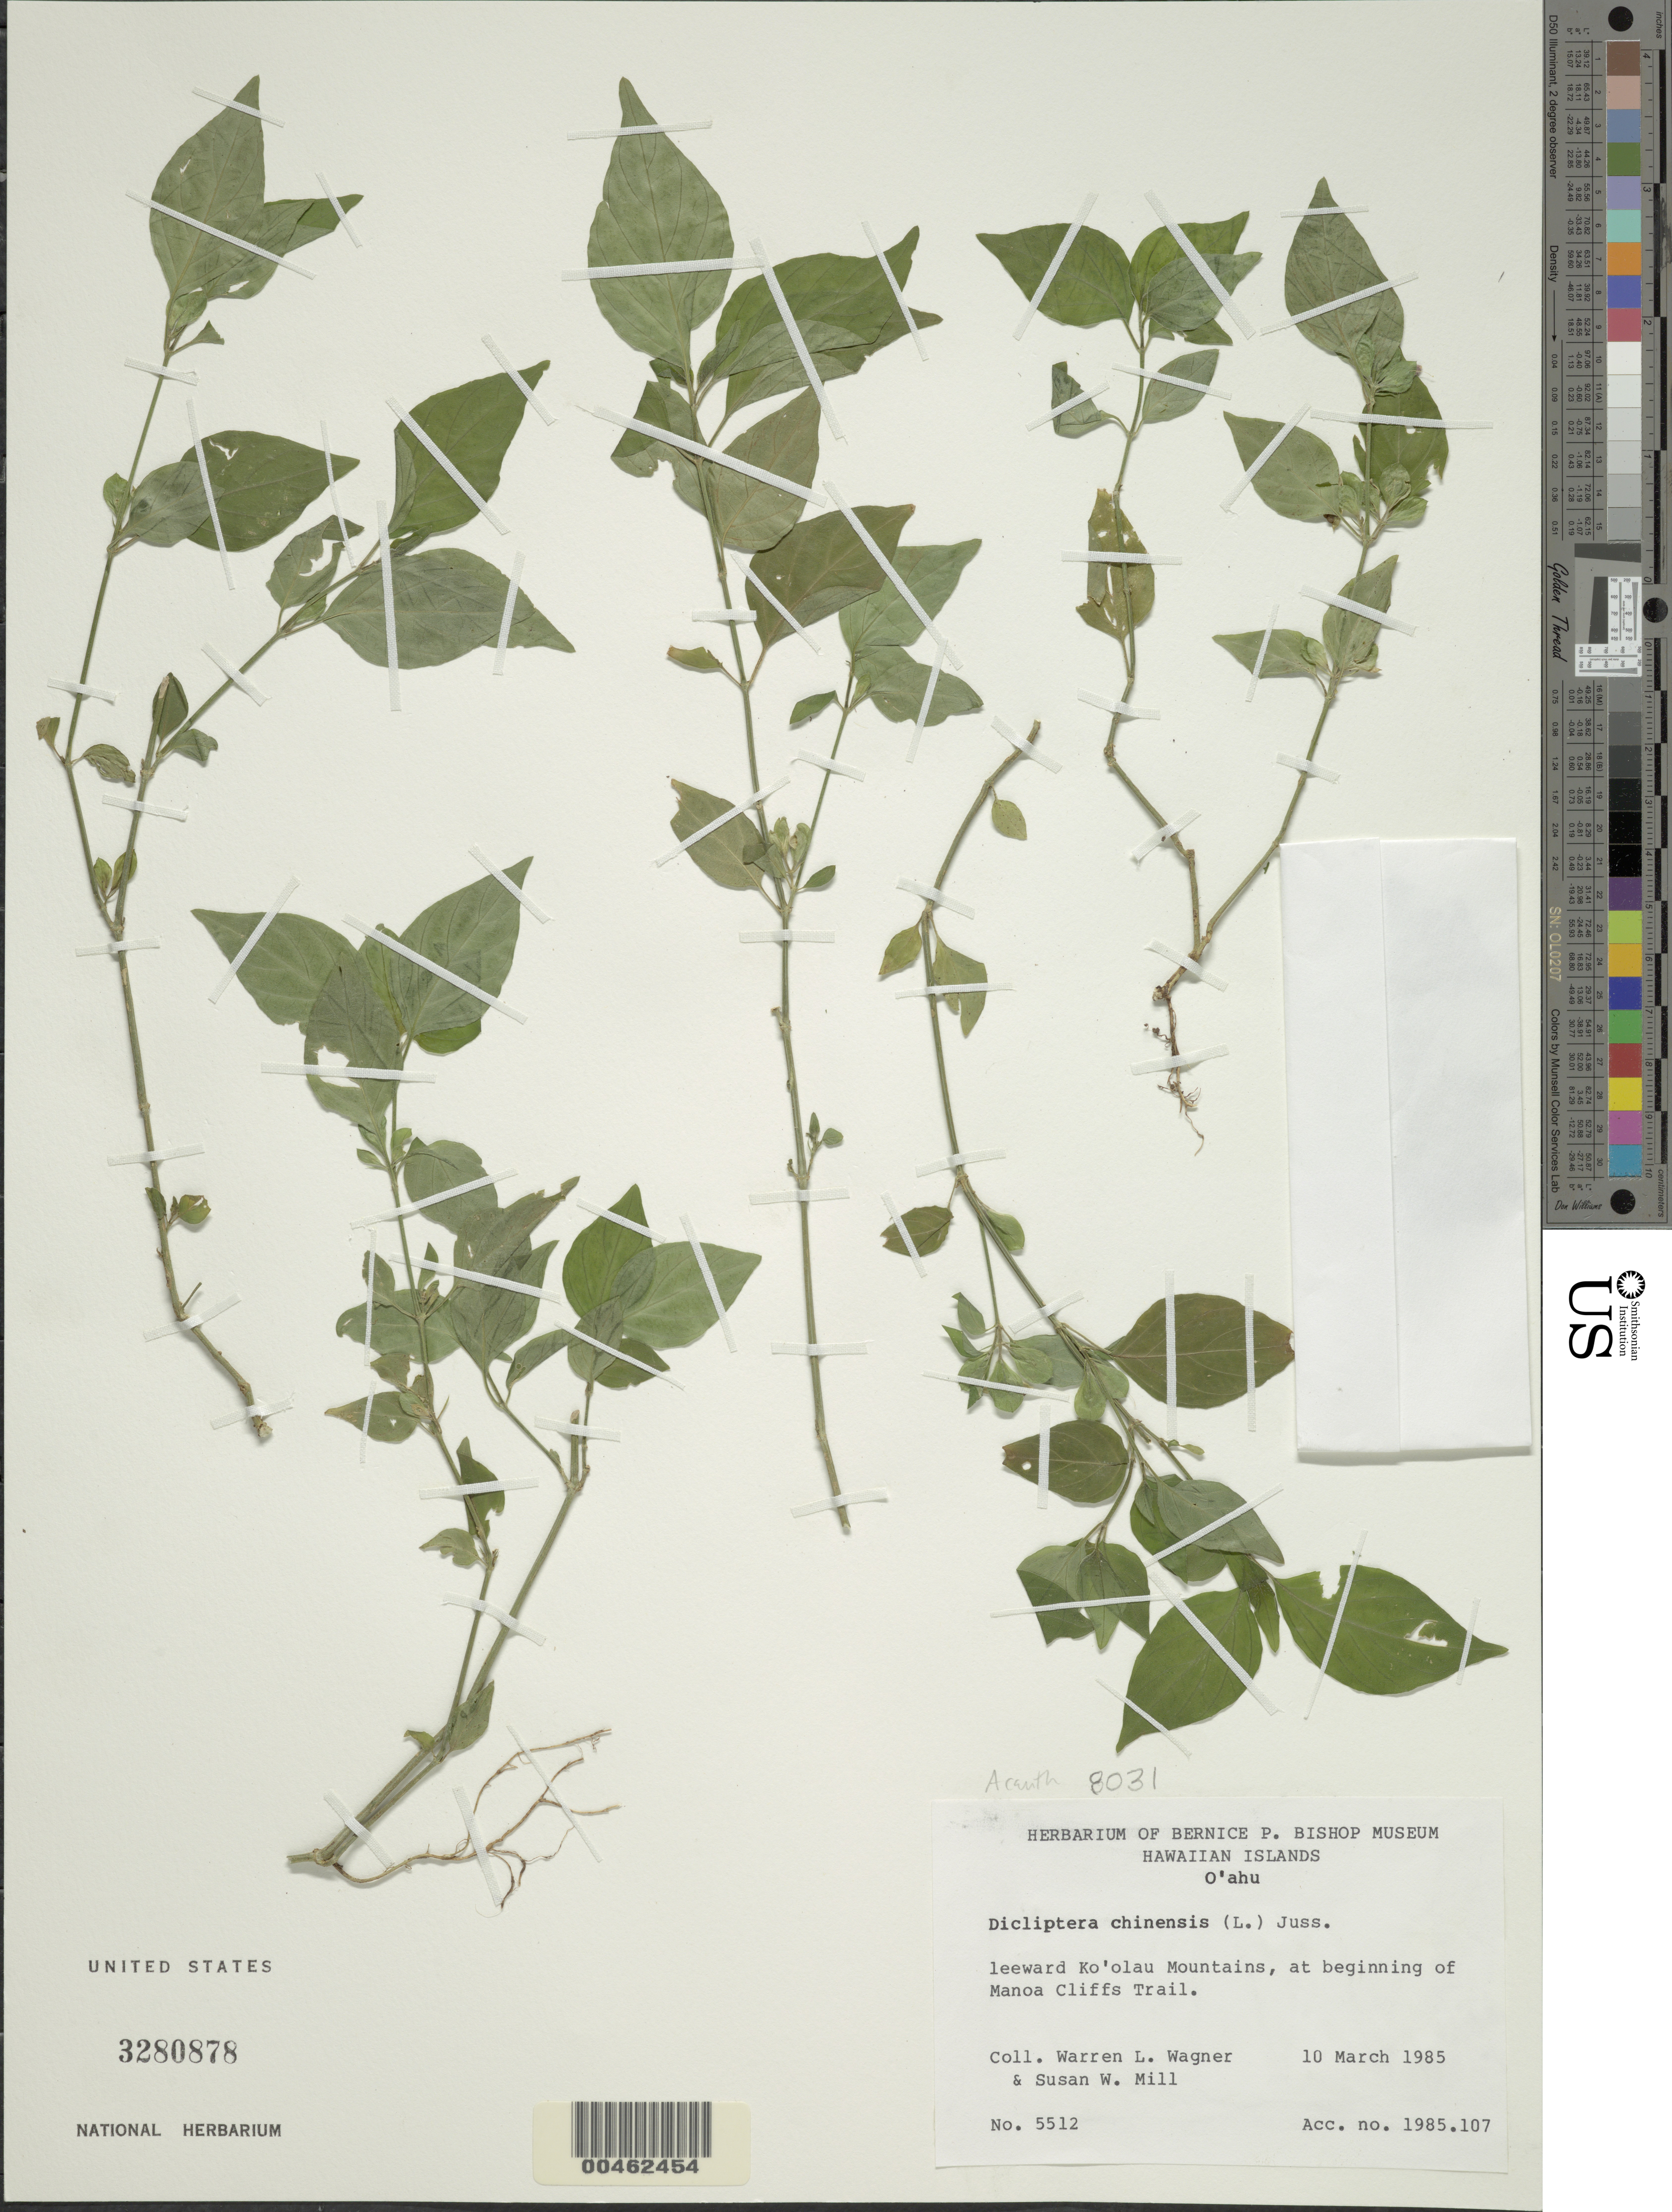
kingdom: Plantae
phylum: Tracheophyta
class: Magnoliopsida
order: Lamiales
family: Acanthaceae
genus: Dicliptera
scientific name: Dicliptera chinensis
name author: (L.) Juss.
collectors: W. L. Wagner & S. W. Miller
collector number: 5512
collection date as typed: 10 Mar 1985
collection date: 1985-03-10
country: United States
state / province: Hawaii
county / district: Honolulu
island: Oahu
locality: Leeward Ko'olau Mountains, at beginning of Manoa Cliffs Trail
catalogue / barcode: US 3280878